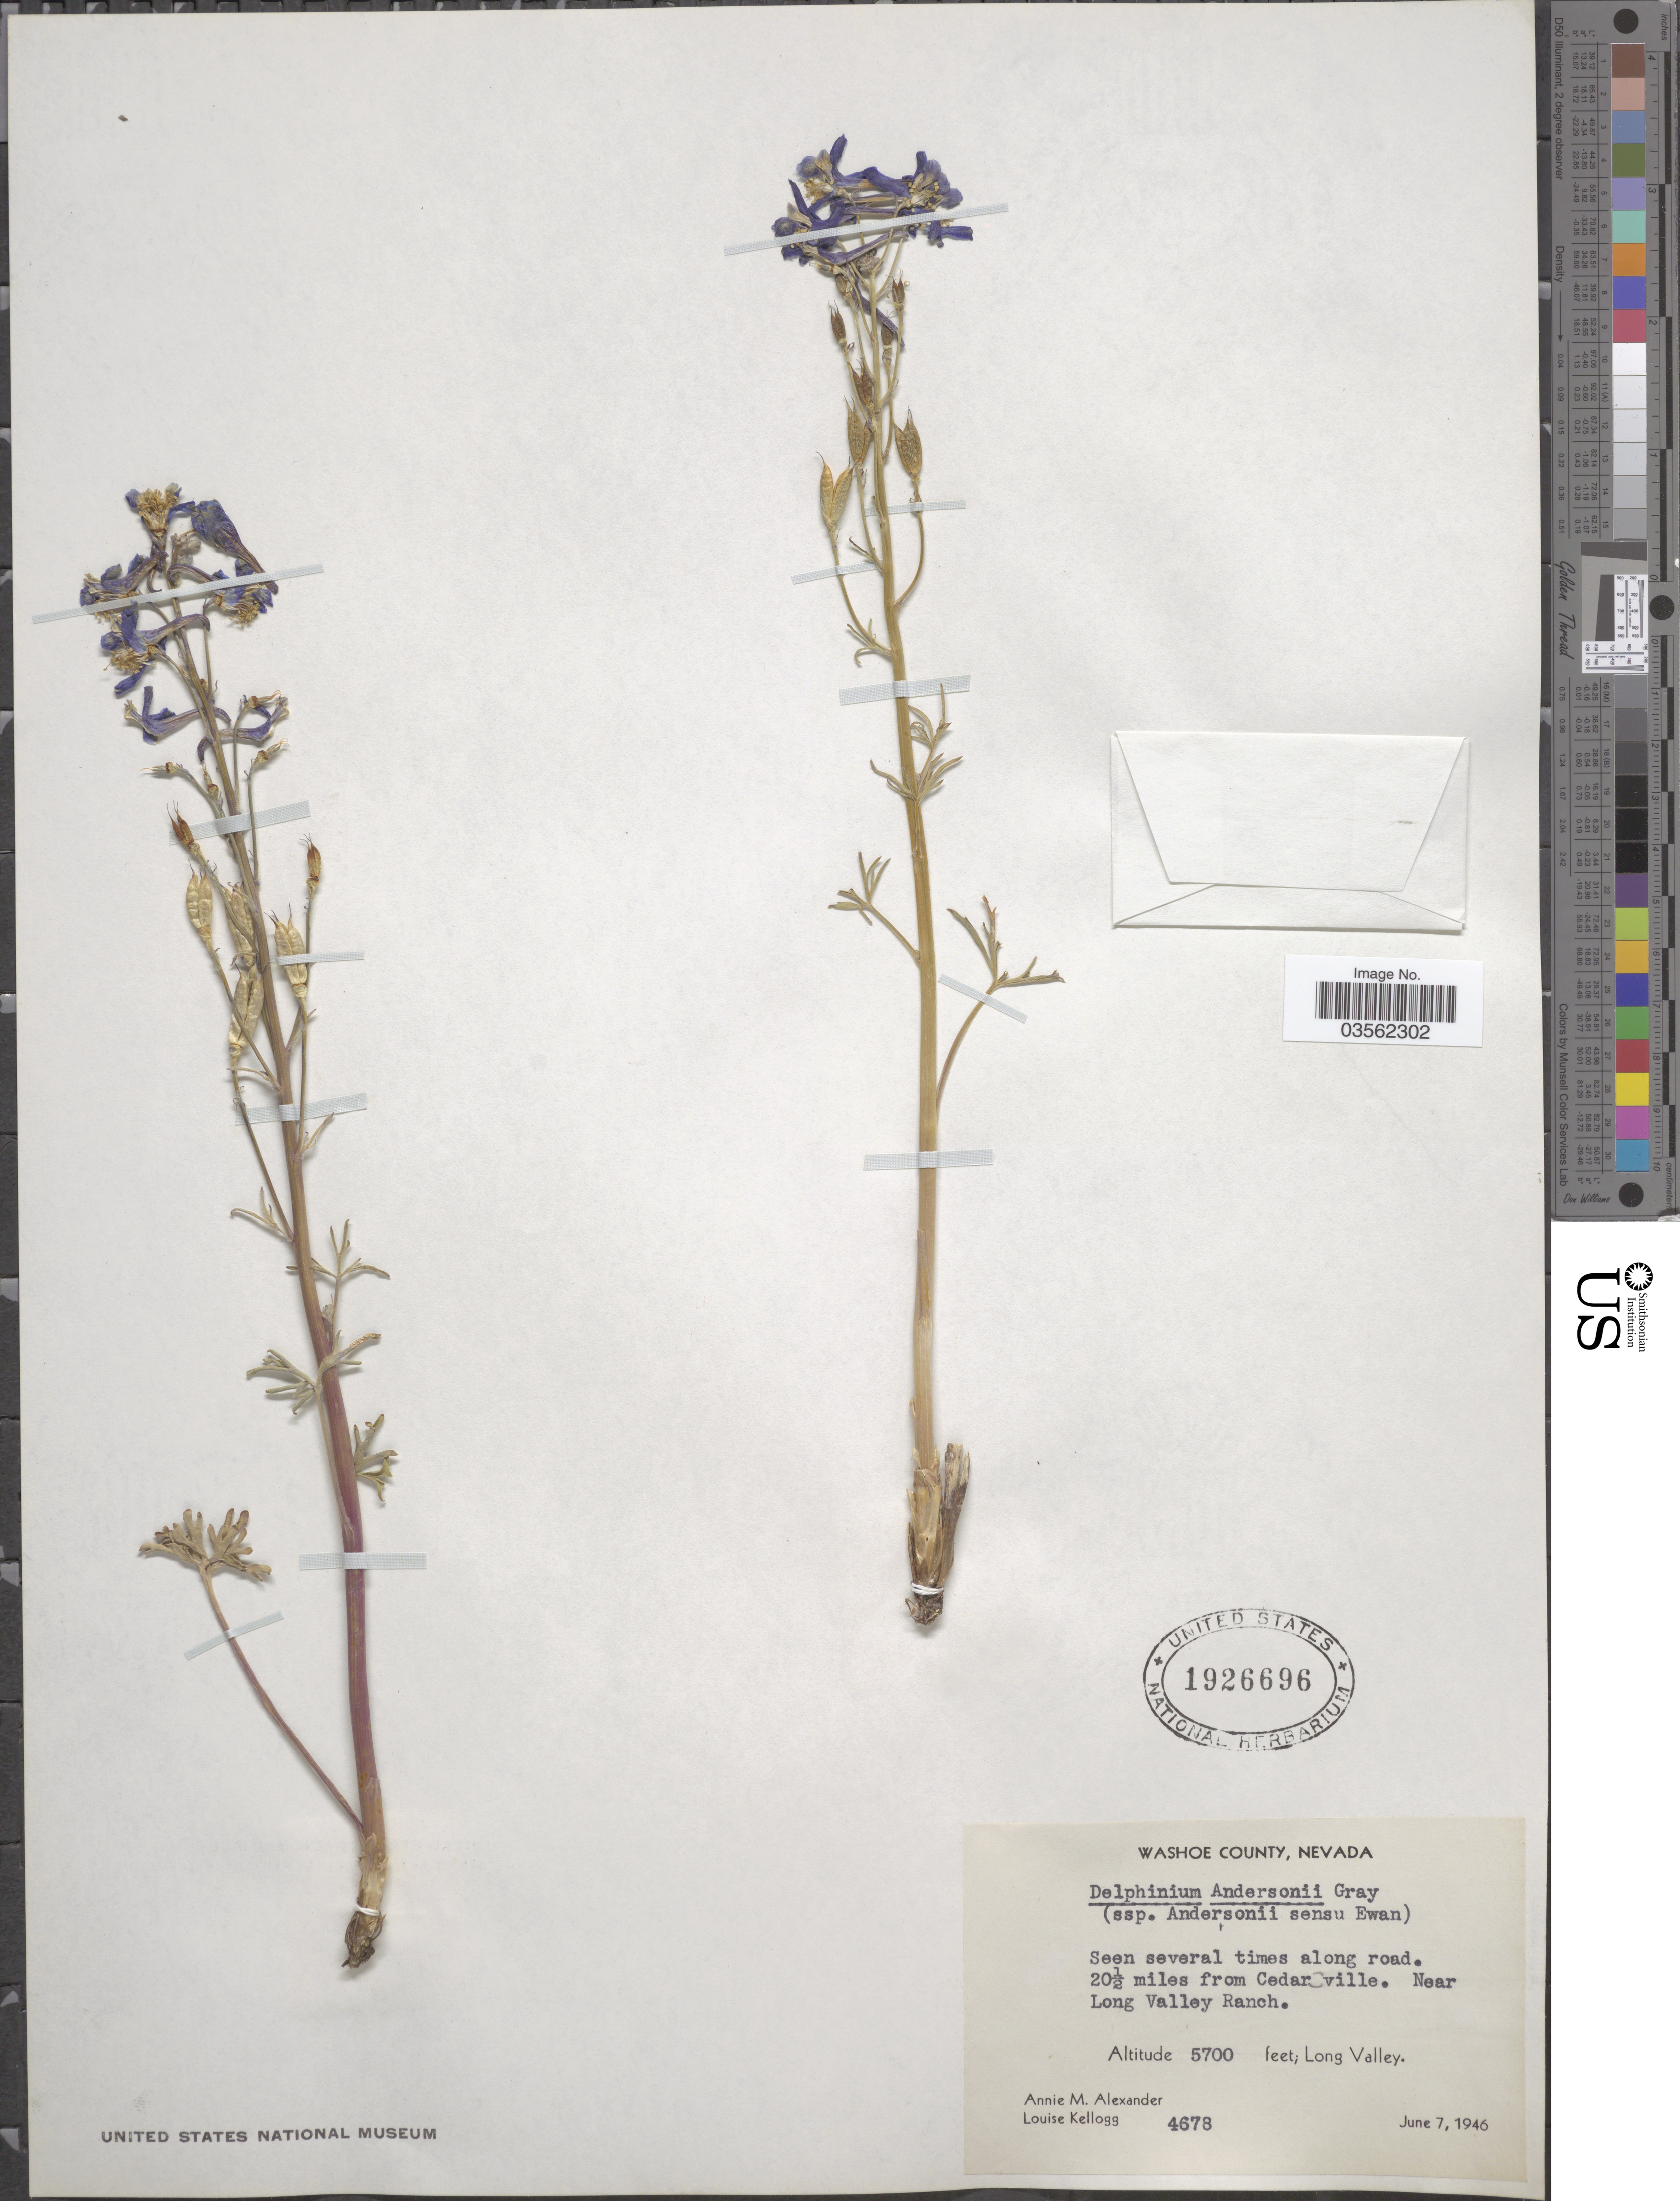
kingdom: Plantae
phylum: Tracheophyta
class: Magnoliopsida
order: Ranunculales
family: Ranunculaceae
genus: Delphinium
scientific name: Delphinium andersonii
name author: A. Gray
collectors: A. M. Alexander & L. Kellogg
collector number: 4678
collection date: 1946-06-07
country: United States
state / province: Nevada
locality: Washoe County. 20½ miles from Cedarville. Near Long Valley Ranch. Long Valley.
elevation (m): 1737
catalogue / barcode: US 1926696